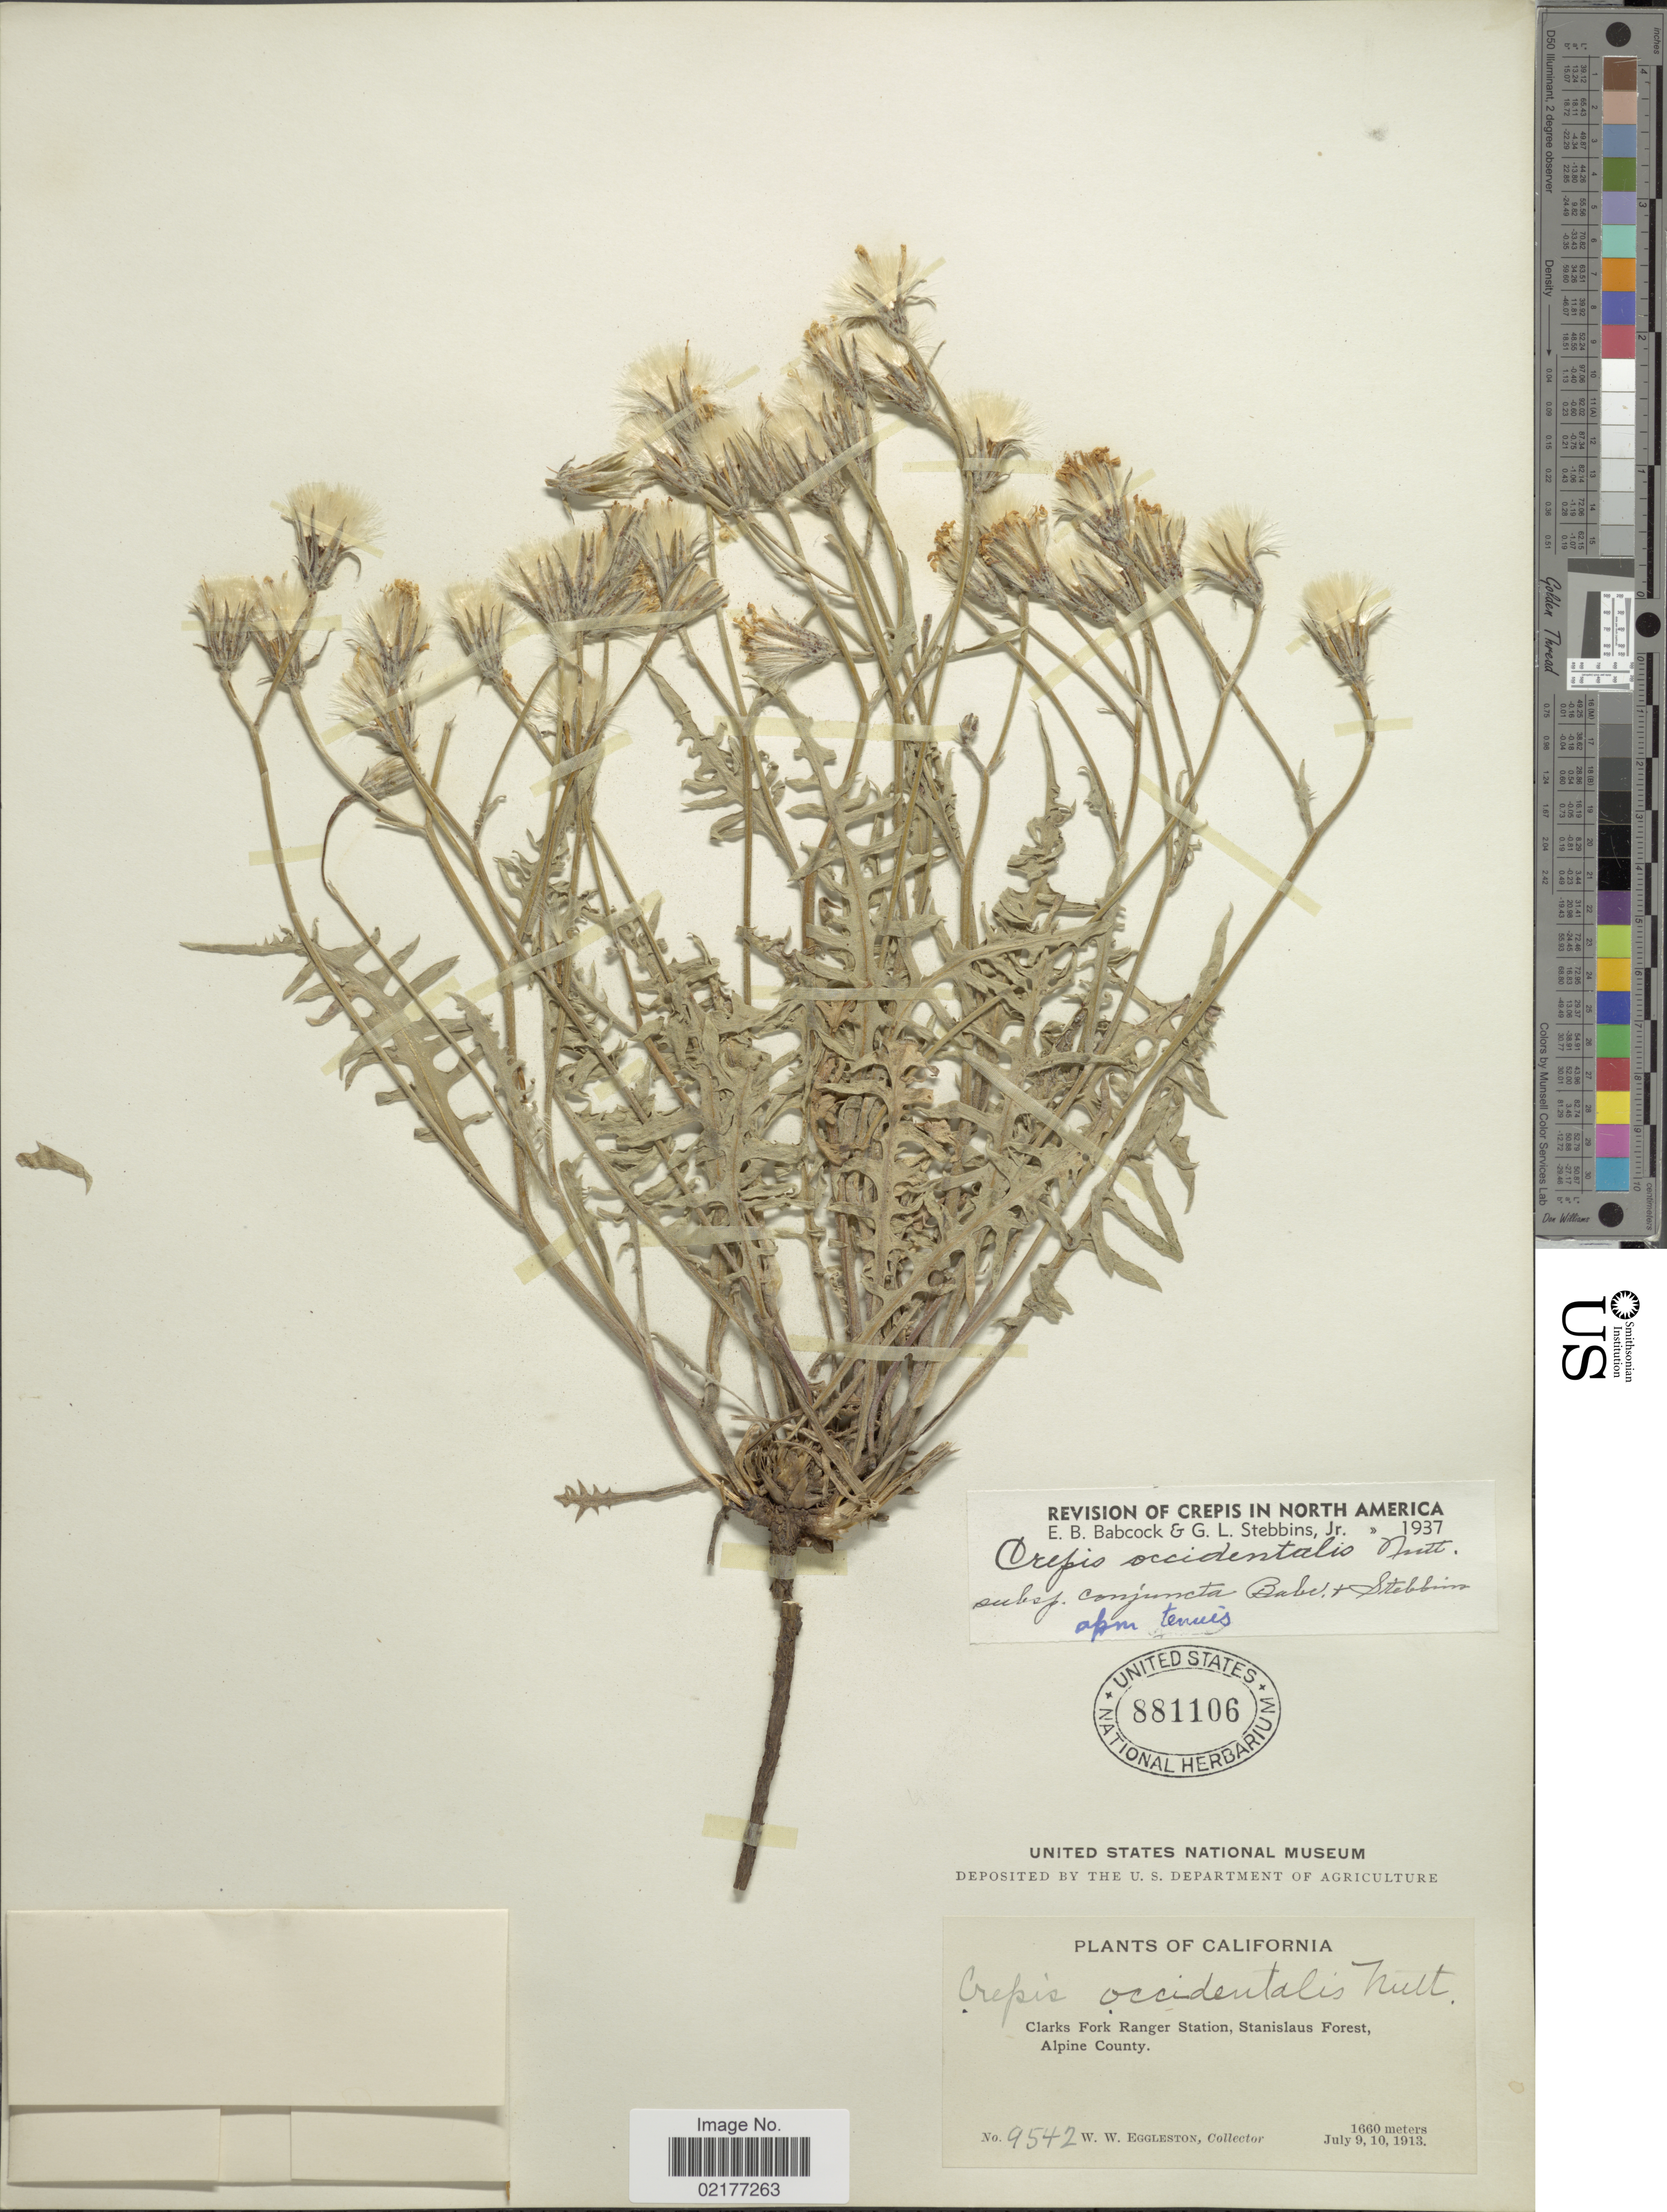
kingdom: Plantae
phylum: Tracheophyta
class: Magnoliopsida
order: Asterales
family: Asteraceae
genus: Crepis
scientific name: Crepis occidentalis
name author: Nutt.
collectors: W. W. Eggleston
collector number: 9542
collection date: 1913-07-09/1913-07-10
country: United States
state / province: California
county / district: Alpine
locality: Clarks Fork Ranger Station, Stanislaus Forest, Alpine County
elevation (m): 1660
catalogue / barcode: US 881106